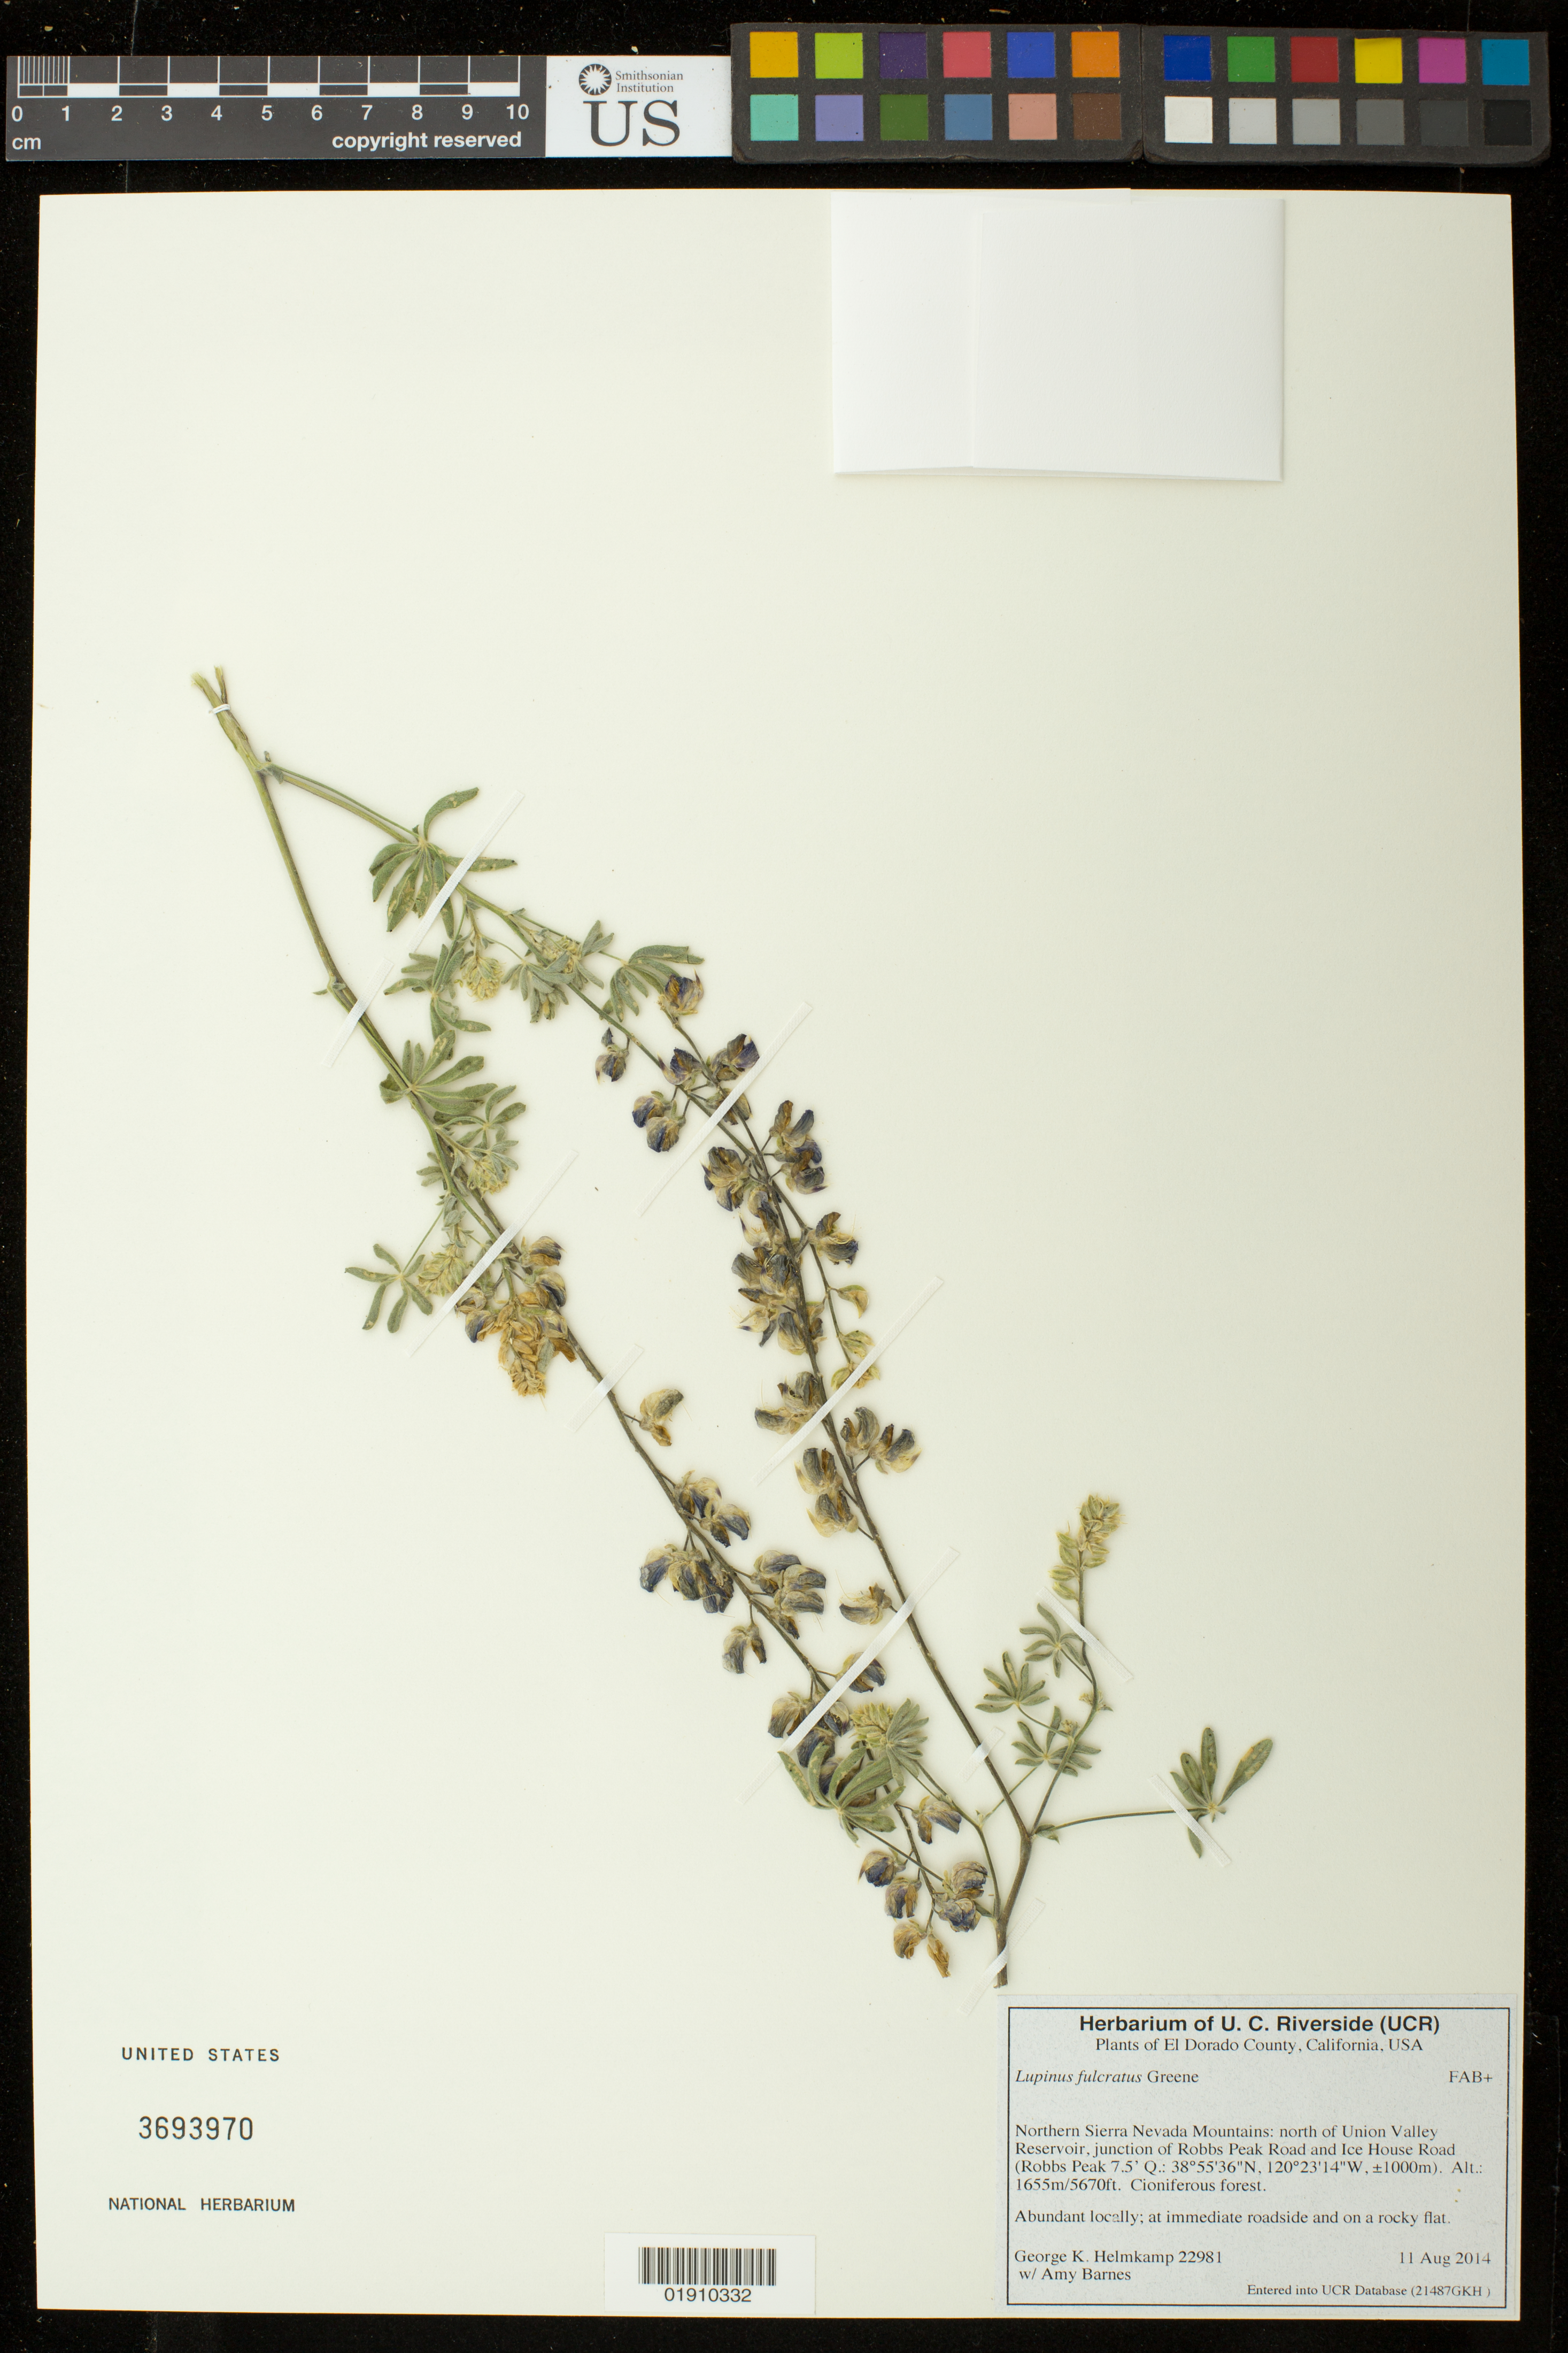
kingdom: Plantae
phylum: Tracheophyta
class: Magnoliopsida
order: Fabales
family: Fabaceae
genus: Lupinus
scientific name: Lupinus fulcratus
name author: Greene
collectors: G. Helmkamp & A. Barnes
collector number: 22981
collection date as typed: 11 Aug 2014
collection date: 2014-08-11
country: United States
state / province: California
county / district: El Dorado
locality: Northern Sierra Nevada Mountains: north of Union Valley Reservoir, junction of Robbs Peak Road and Ice House Road (Robbs Peak).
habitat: Cioniferous forest. Abundant locally; at immediate roadside and on a rocky flat.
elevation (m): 1655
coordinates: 38 55 36 N, 120 23 14 W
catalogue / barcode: US 3693970